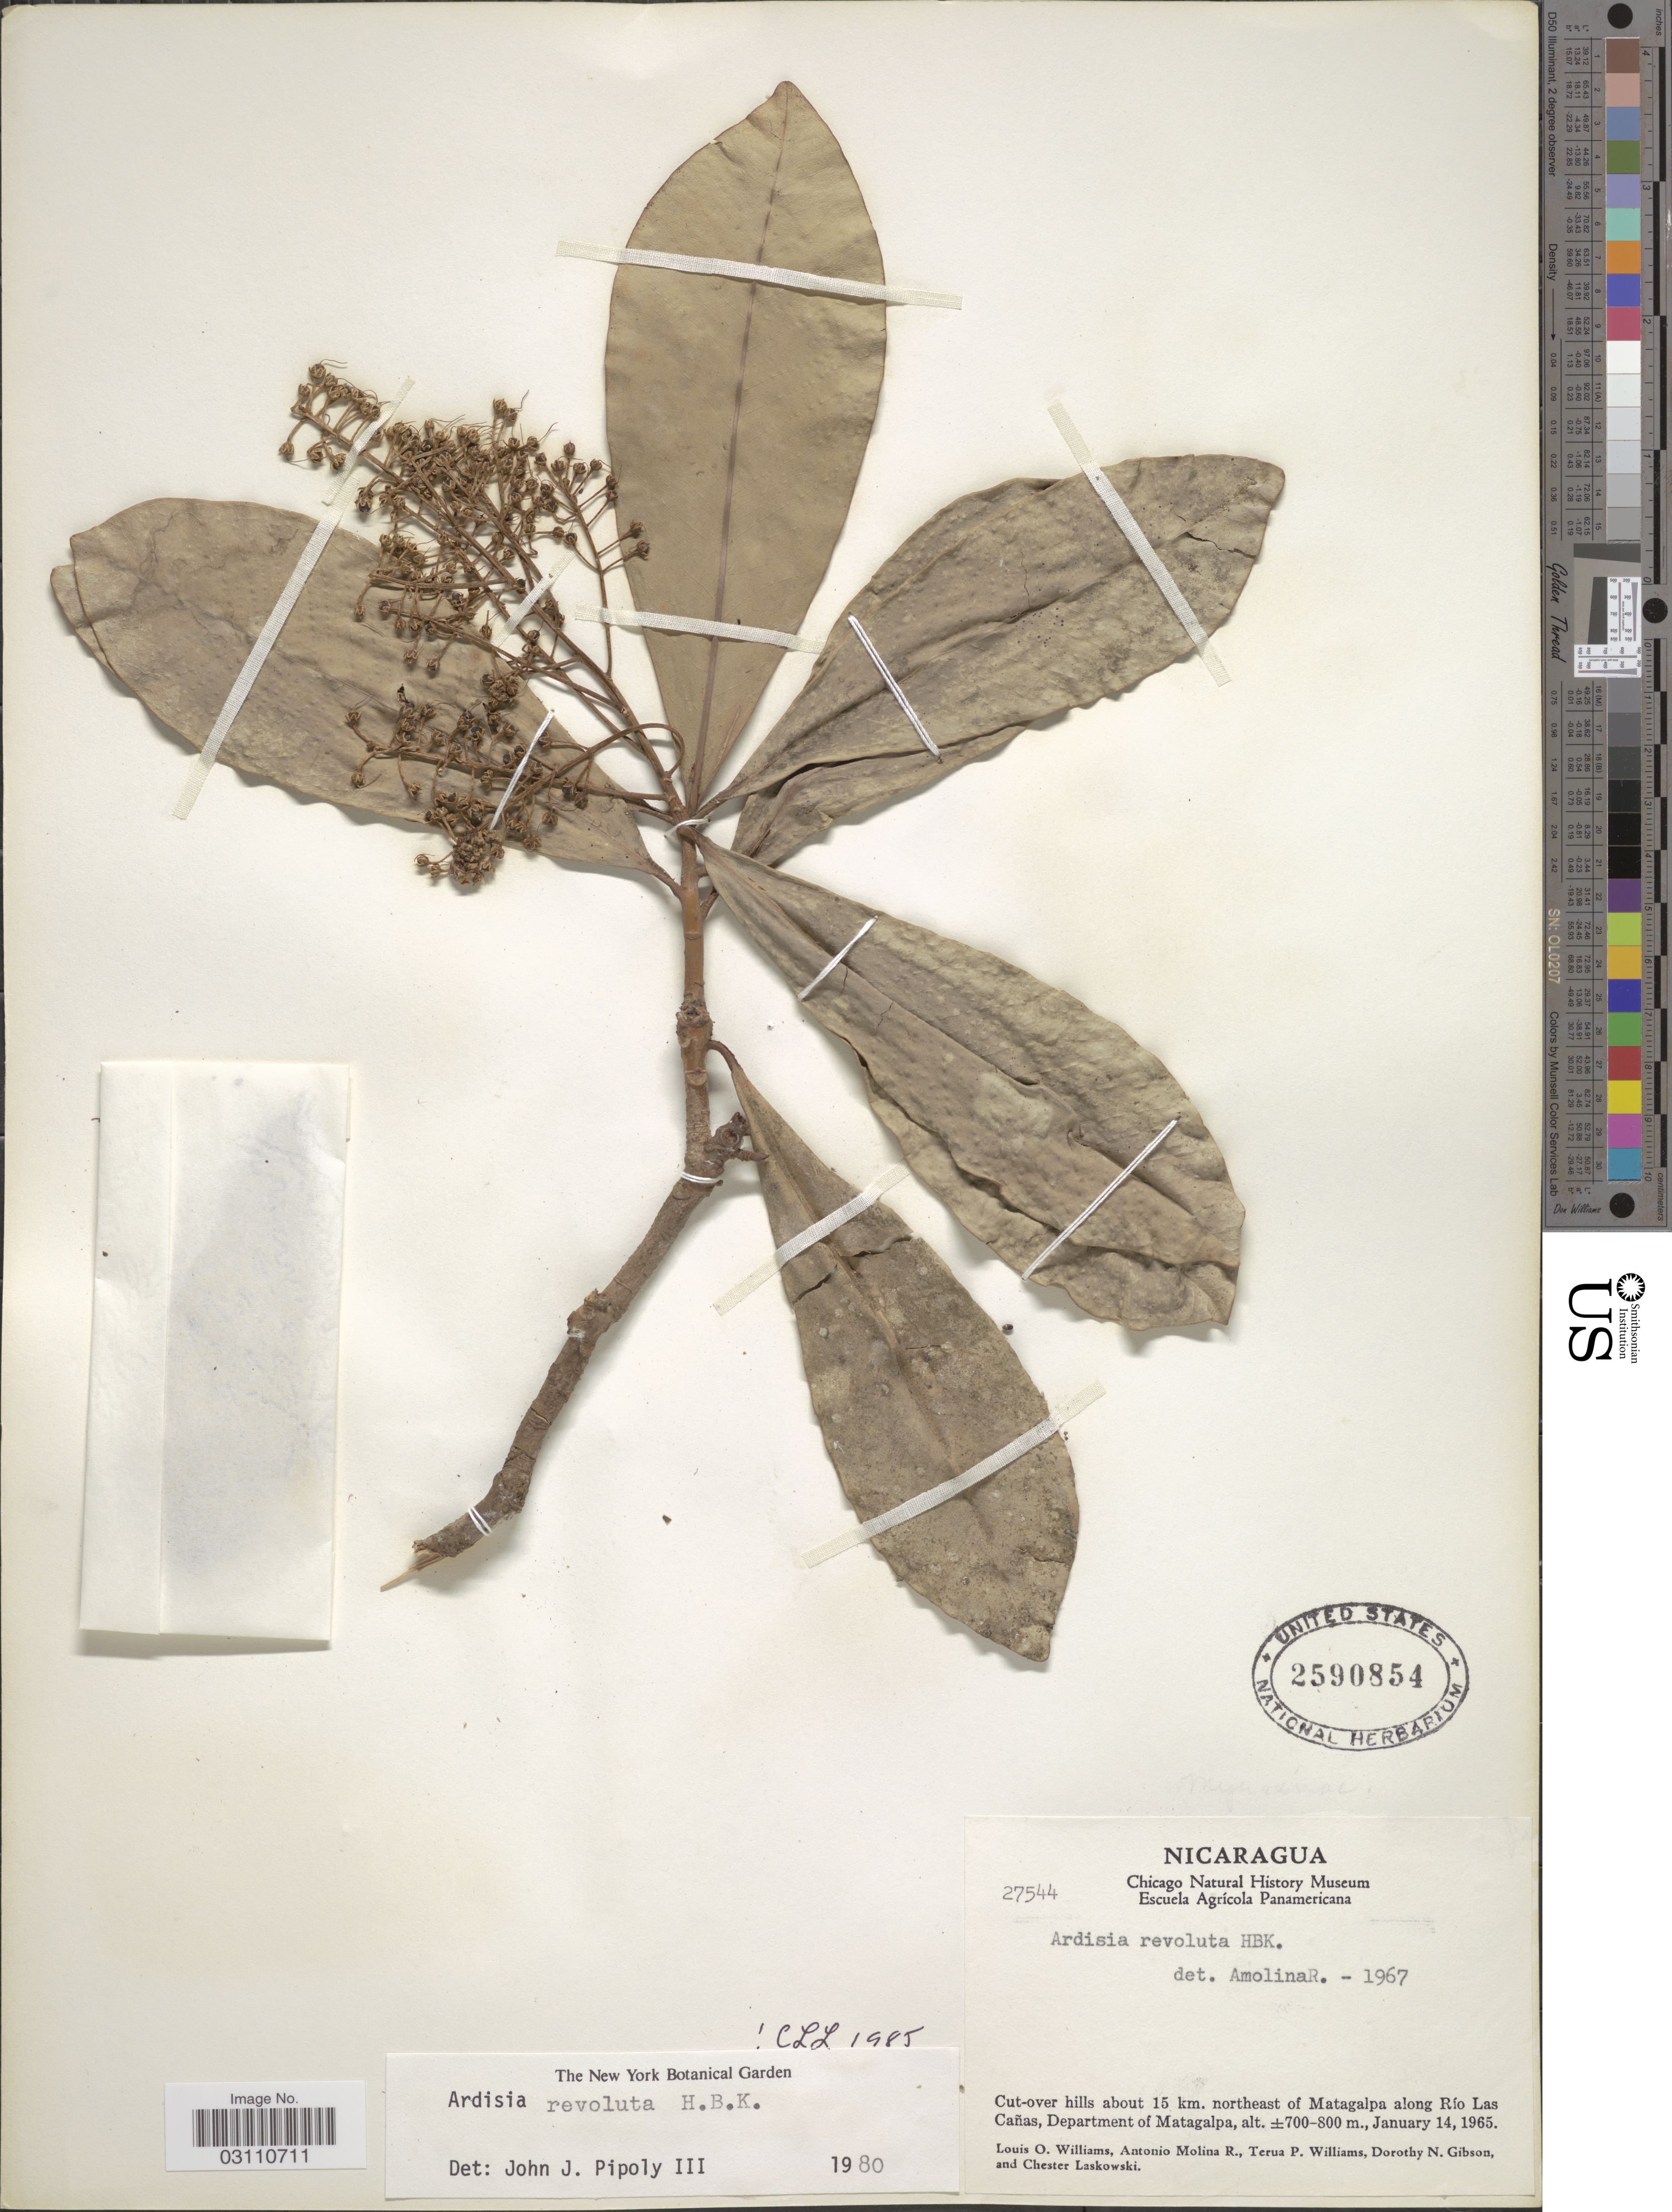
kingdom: Plantae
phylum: Tracheophyta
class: Magnoliopsida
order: Ericales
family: Primulaceae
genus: Ardisia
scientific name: Ardisia revoluta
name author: Kunth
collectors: L. O. Williams, A. Molina R., T. Williams, D. N. Gibson & C. Laskowski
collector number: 27544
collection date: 1965-01-14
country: Nicaragua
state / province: Matagalpa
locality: Cut-over hills about 15 km. northeast of Matagalpa along Río Las Cañas, Department of Matagalpa.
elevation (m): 700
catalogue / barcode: US 2590854